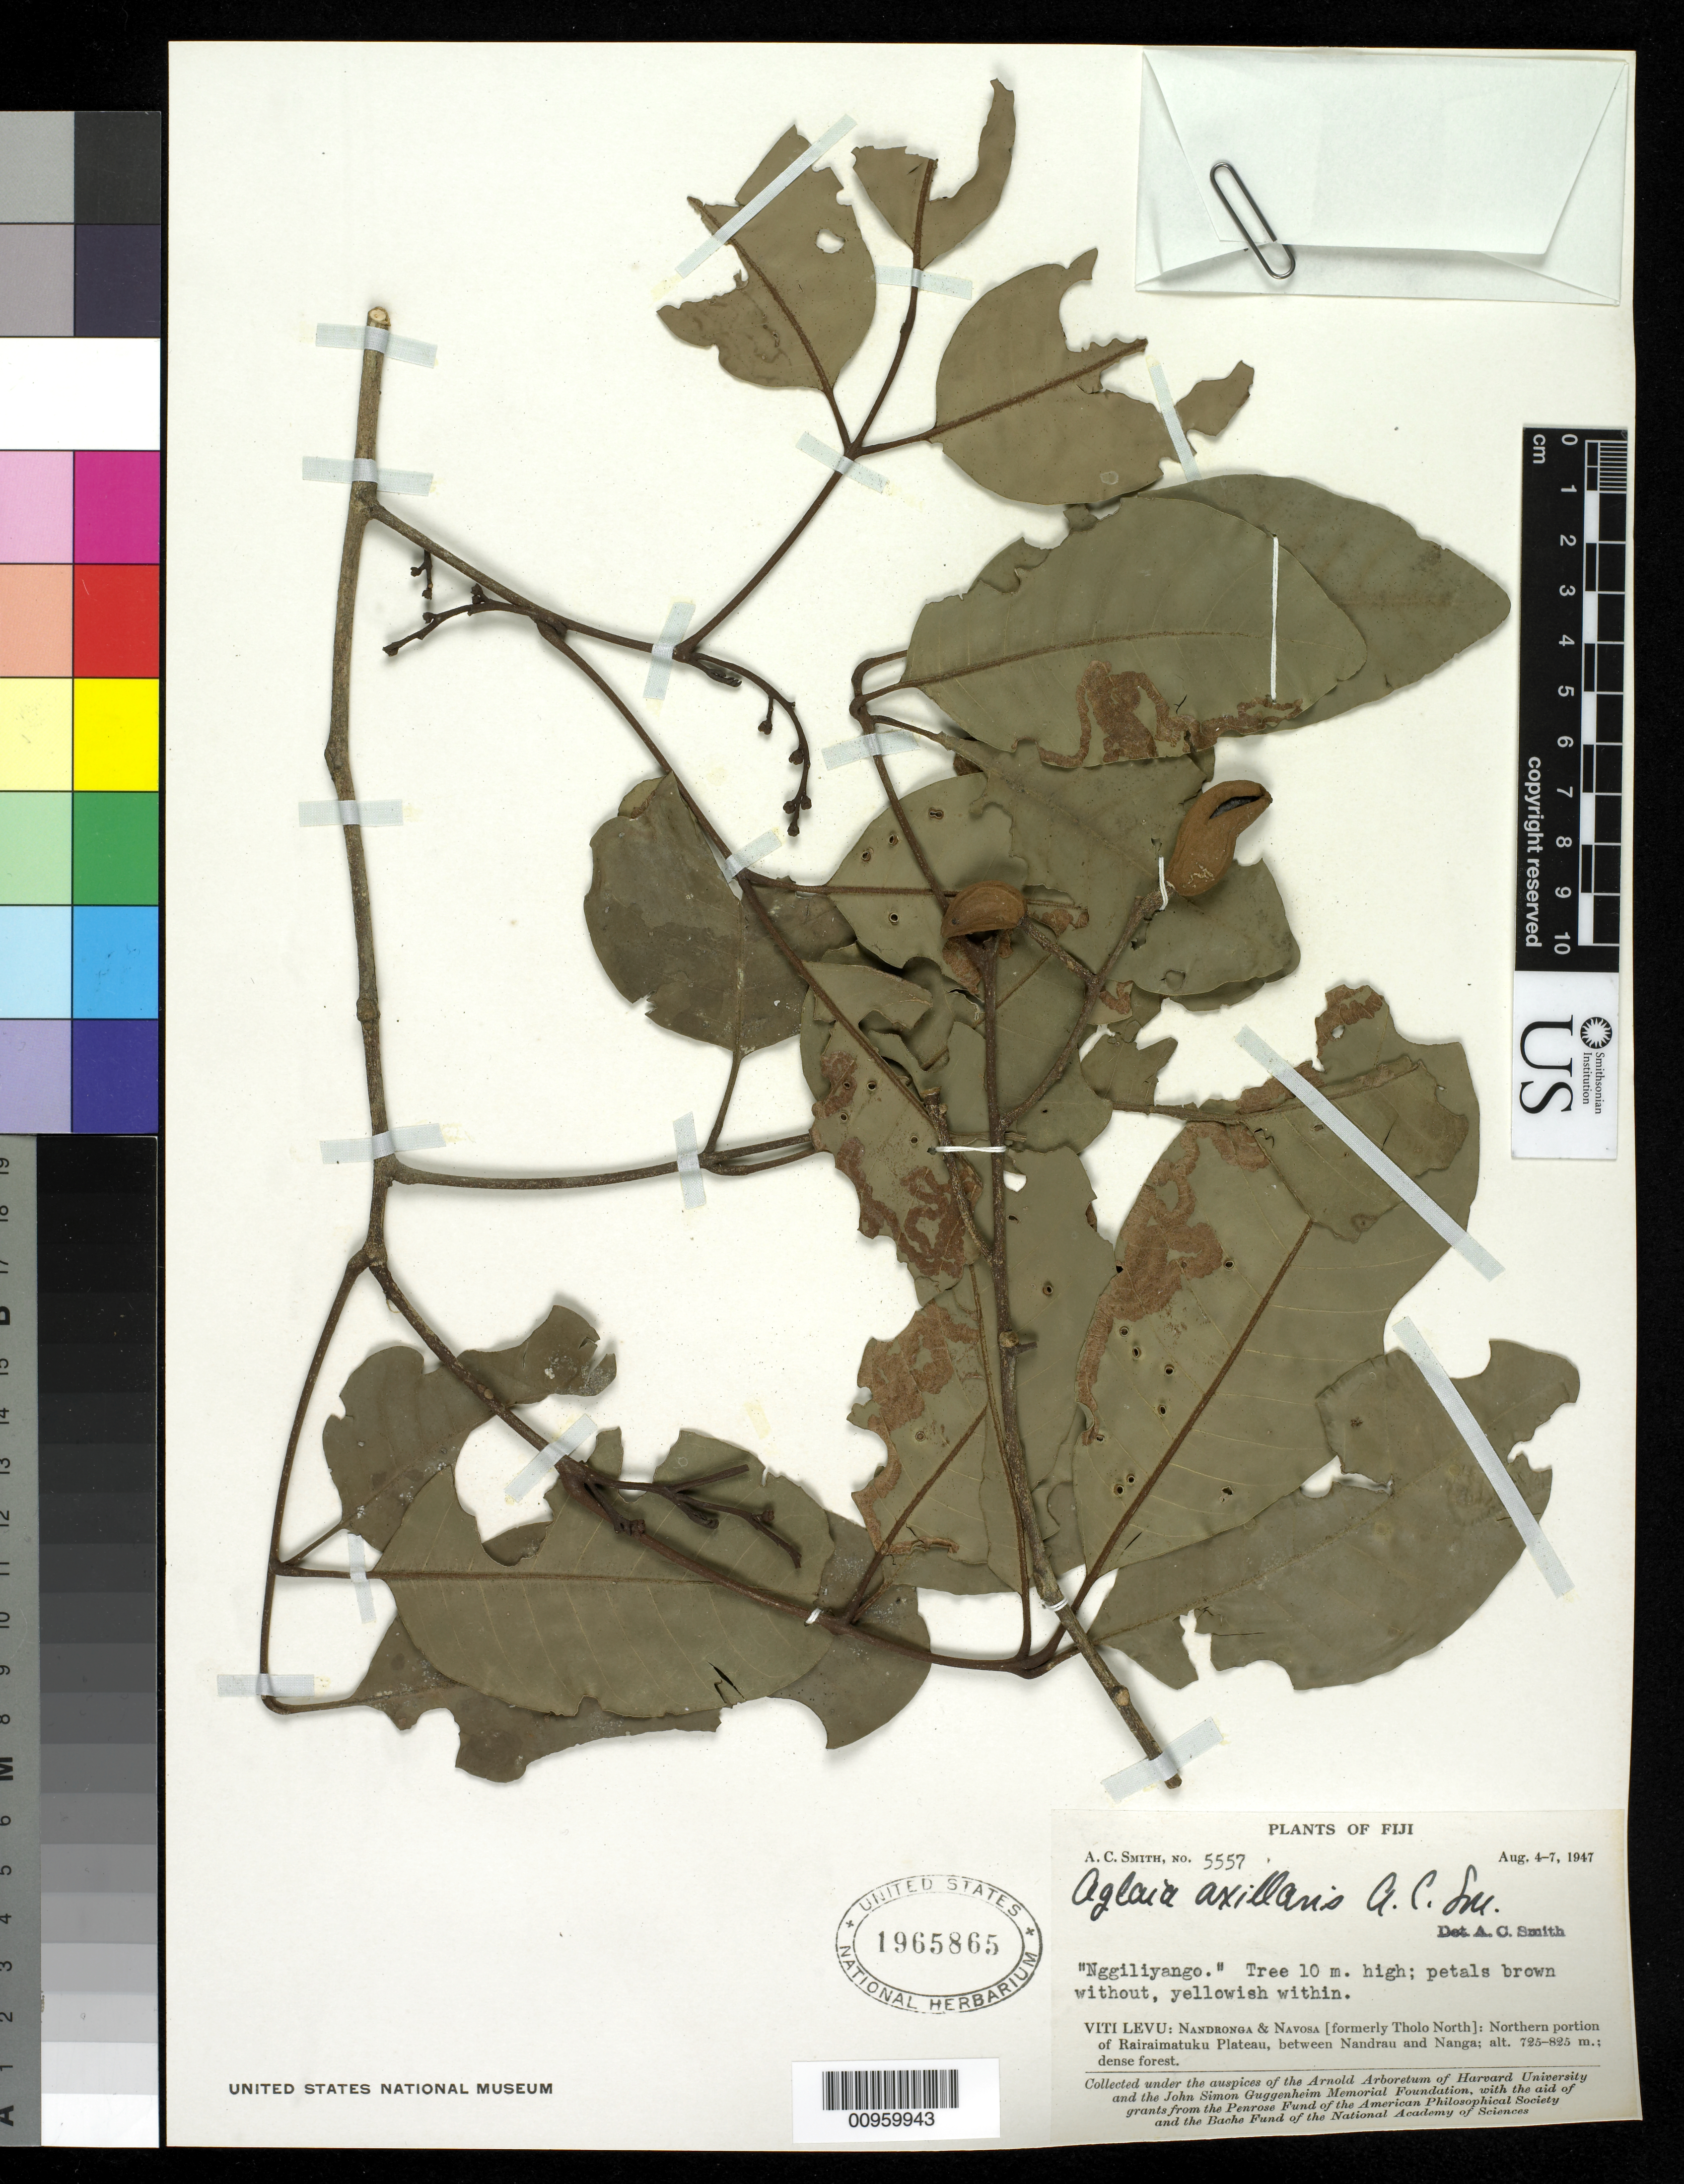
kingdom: Plantae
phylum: Tracheophyta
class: Magnoliopsida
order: Sapindales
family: Meliaceae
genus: Aglaia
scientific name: Aglaia vitiensis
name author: A.C. Sm.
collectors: C. A. Smith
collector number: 5557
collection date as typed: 04 Aug 1947 to 07 Aug 1947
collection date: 1947-08-04/1947-08-07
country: Fiji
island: Viwa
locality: Nandronga & Navosa (formerly Tholo North): Northern portion of Rairaimatuku Plateau, between Nandrau and Nanga, dense forest.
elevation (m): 725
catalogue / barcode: US 1965865